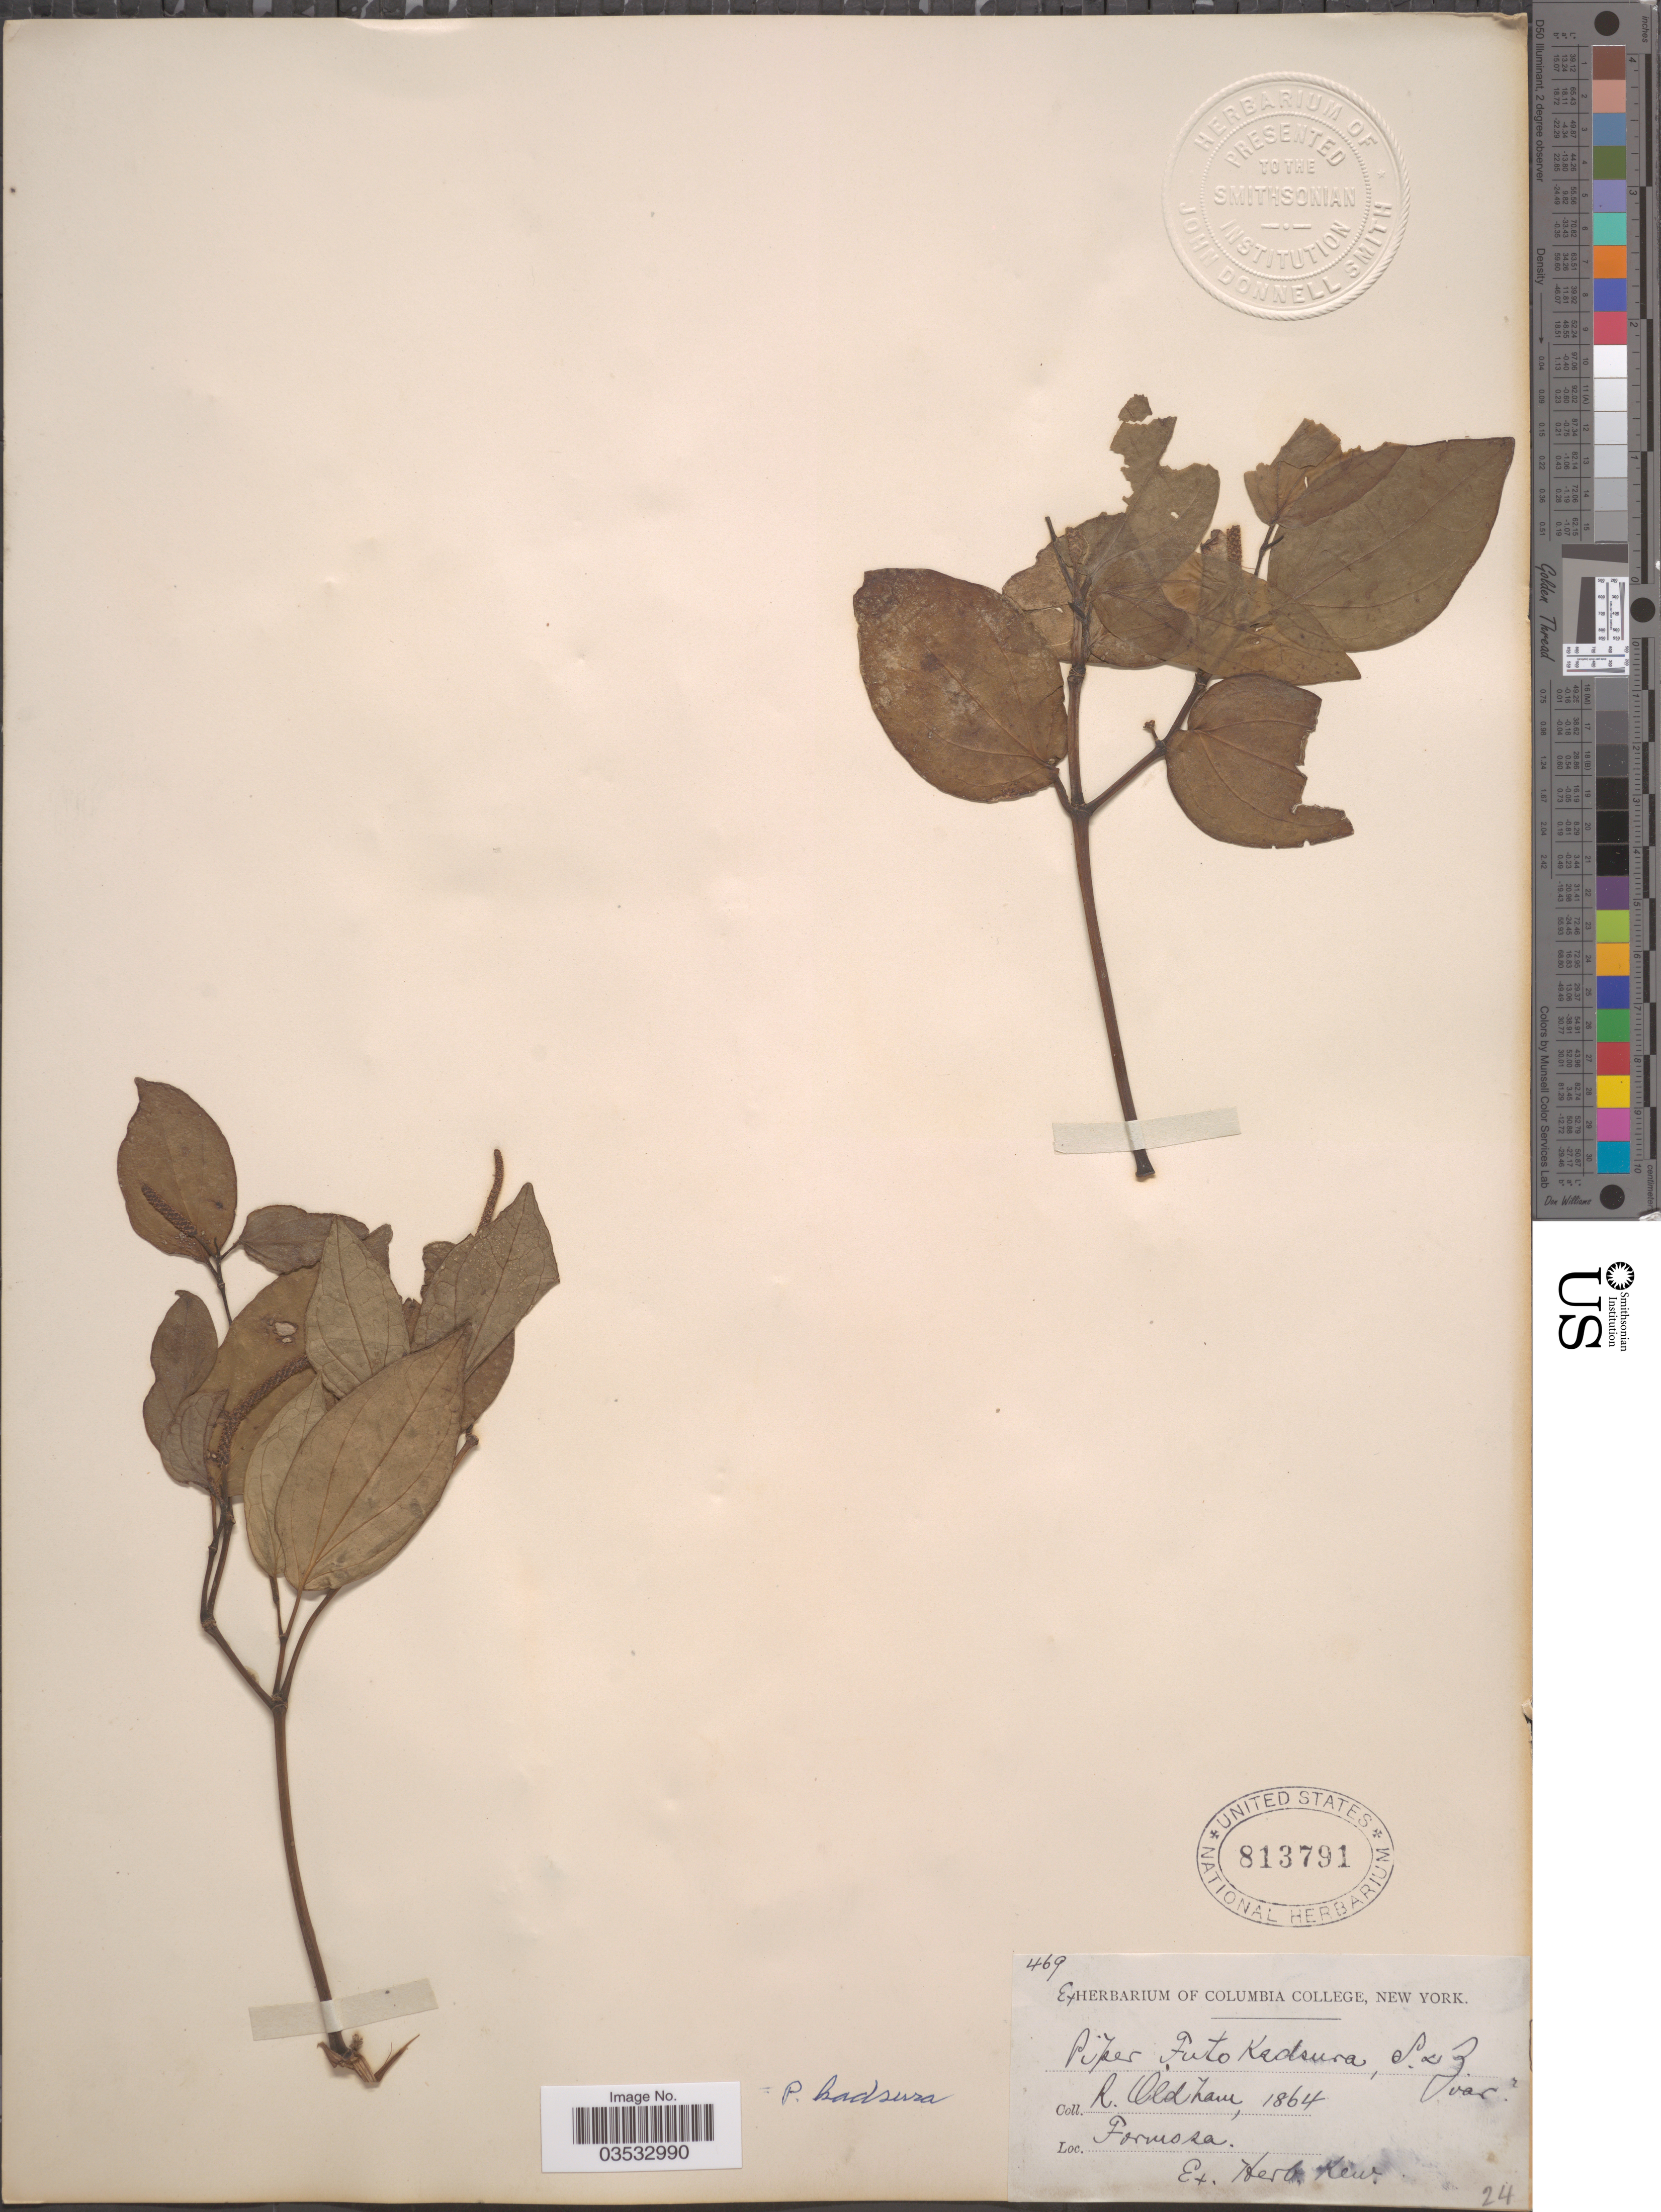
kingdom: Plantae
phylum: Tracheophyta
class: Magnoliopsida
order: Piperales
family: Piperaceae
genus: Piper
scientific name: Piper kadsura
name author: (Choisy) Ohwi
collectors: R. Oldham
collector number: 469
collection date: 1864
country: Taiwan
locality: Formosa.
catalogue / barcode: US 813791